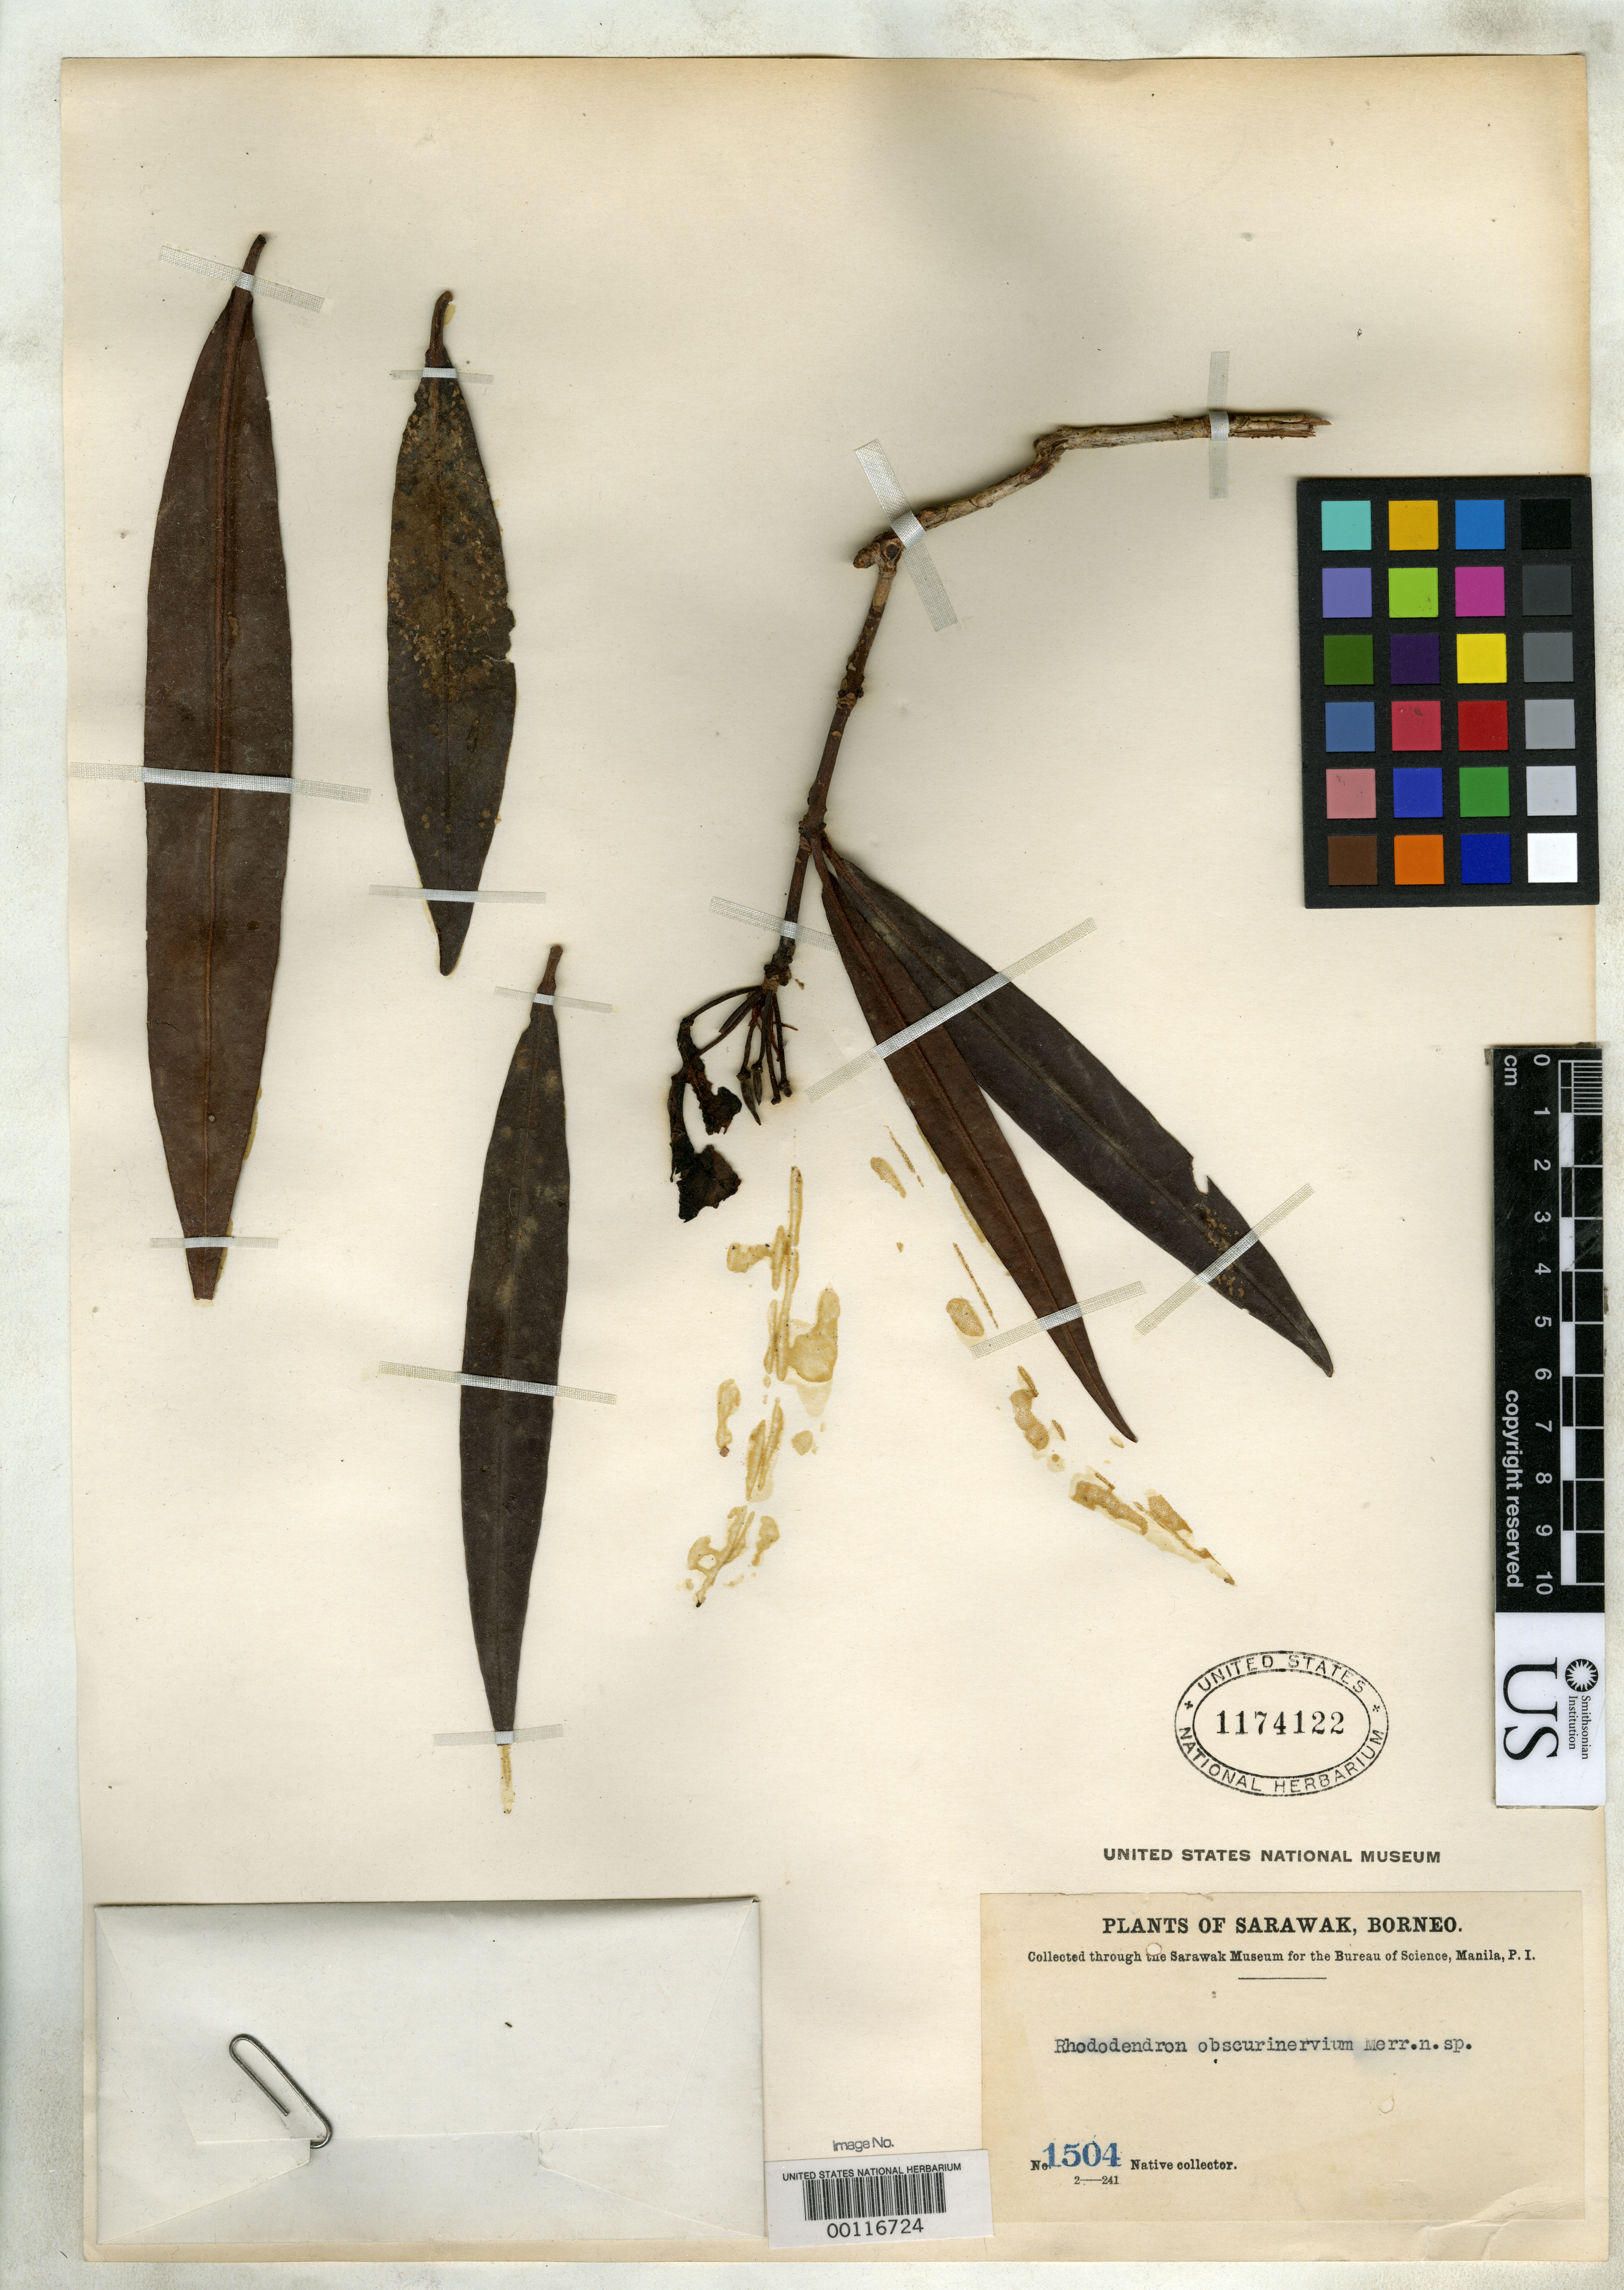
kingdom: Plantae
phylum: Tracheophyta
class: Magnoliopsida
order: Ericales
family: Ericaceae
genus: Rhododendron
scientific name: Rhododendron obscurinervium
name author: Merr.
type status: Type Collection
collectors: Bur. Sci.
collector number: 1504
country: Malaysia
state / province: Sarawak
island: Borneo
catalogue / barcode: US 1174122